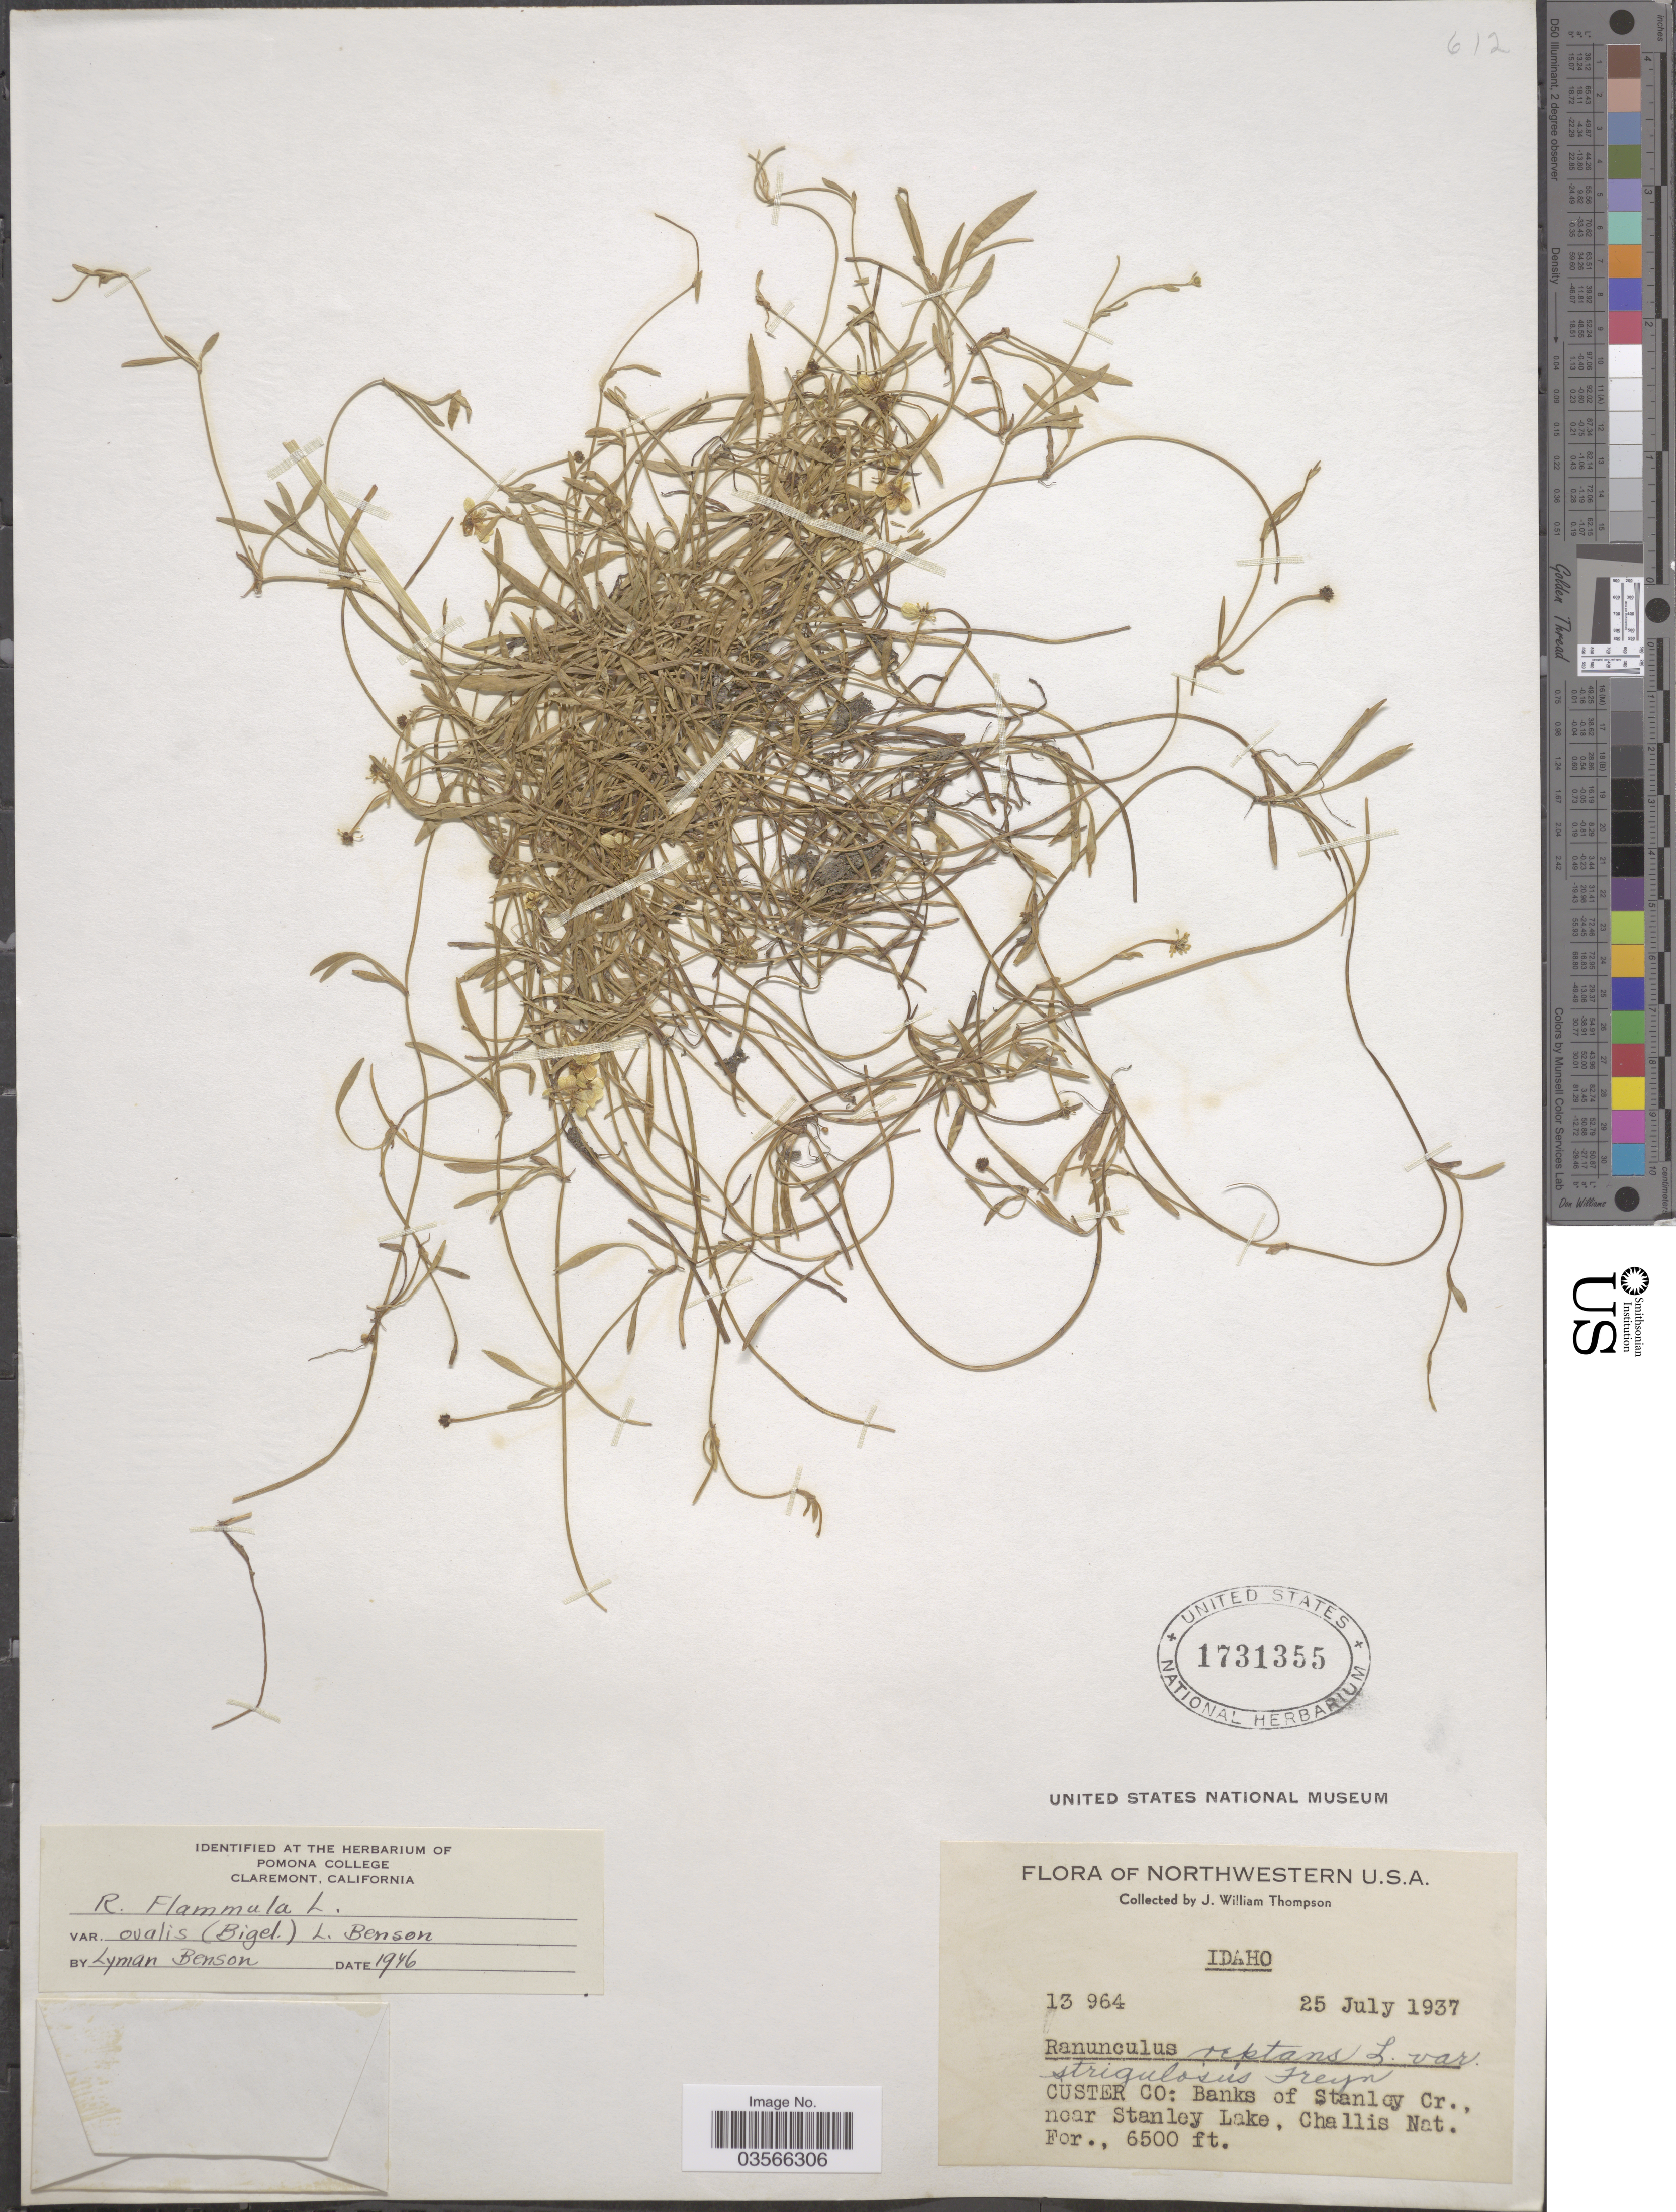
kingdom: Plantae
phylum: Tracheophyta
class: Magnoliopsida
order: Ranunculales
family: Ranunculaceae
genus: Ranunculus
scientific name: Ranunculus flammula var. ovalis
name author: (J.M. Bigelow) L.D. Benson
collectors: J. W. Thompson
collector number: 13964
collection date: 1937-07-25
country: United States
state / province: Idaho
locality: Northwestern United States. Custer Co: Banks of Stanley Cr., near Stanley Lake, Challis Nat. For.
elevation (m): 1981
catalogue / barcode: US 1731355